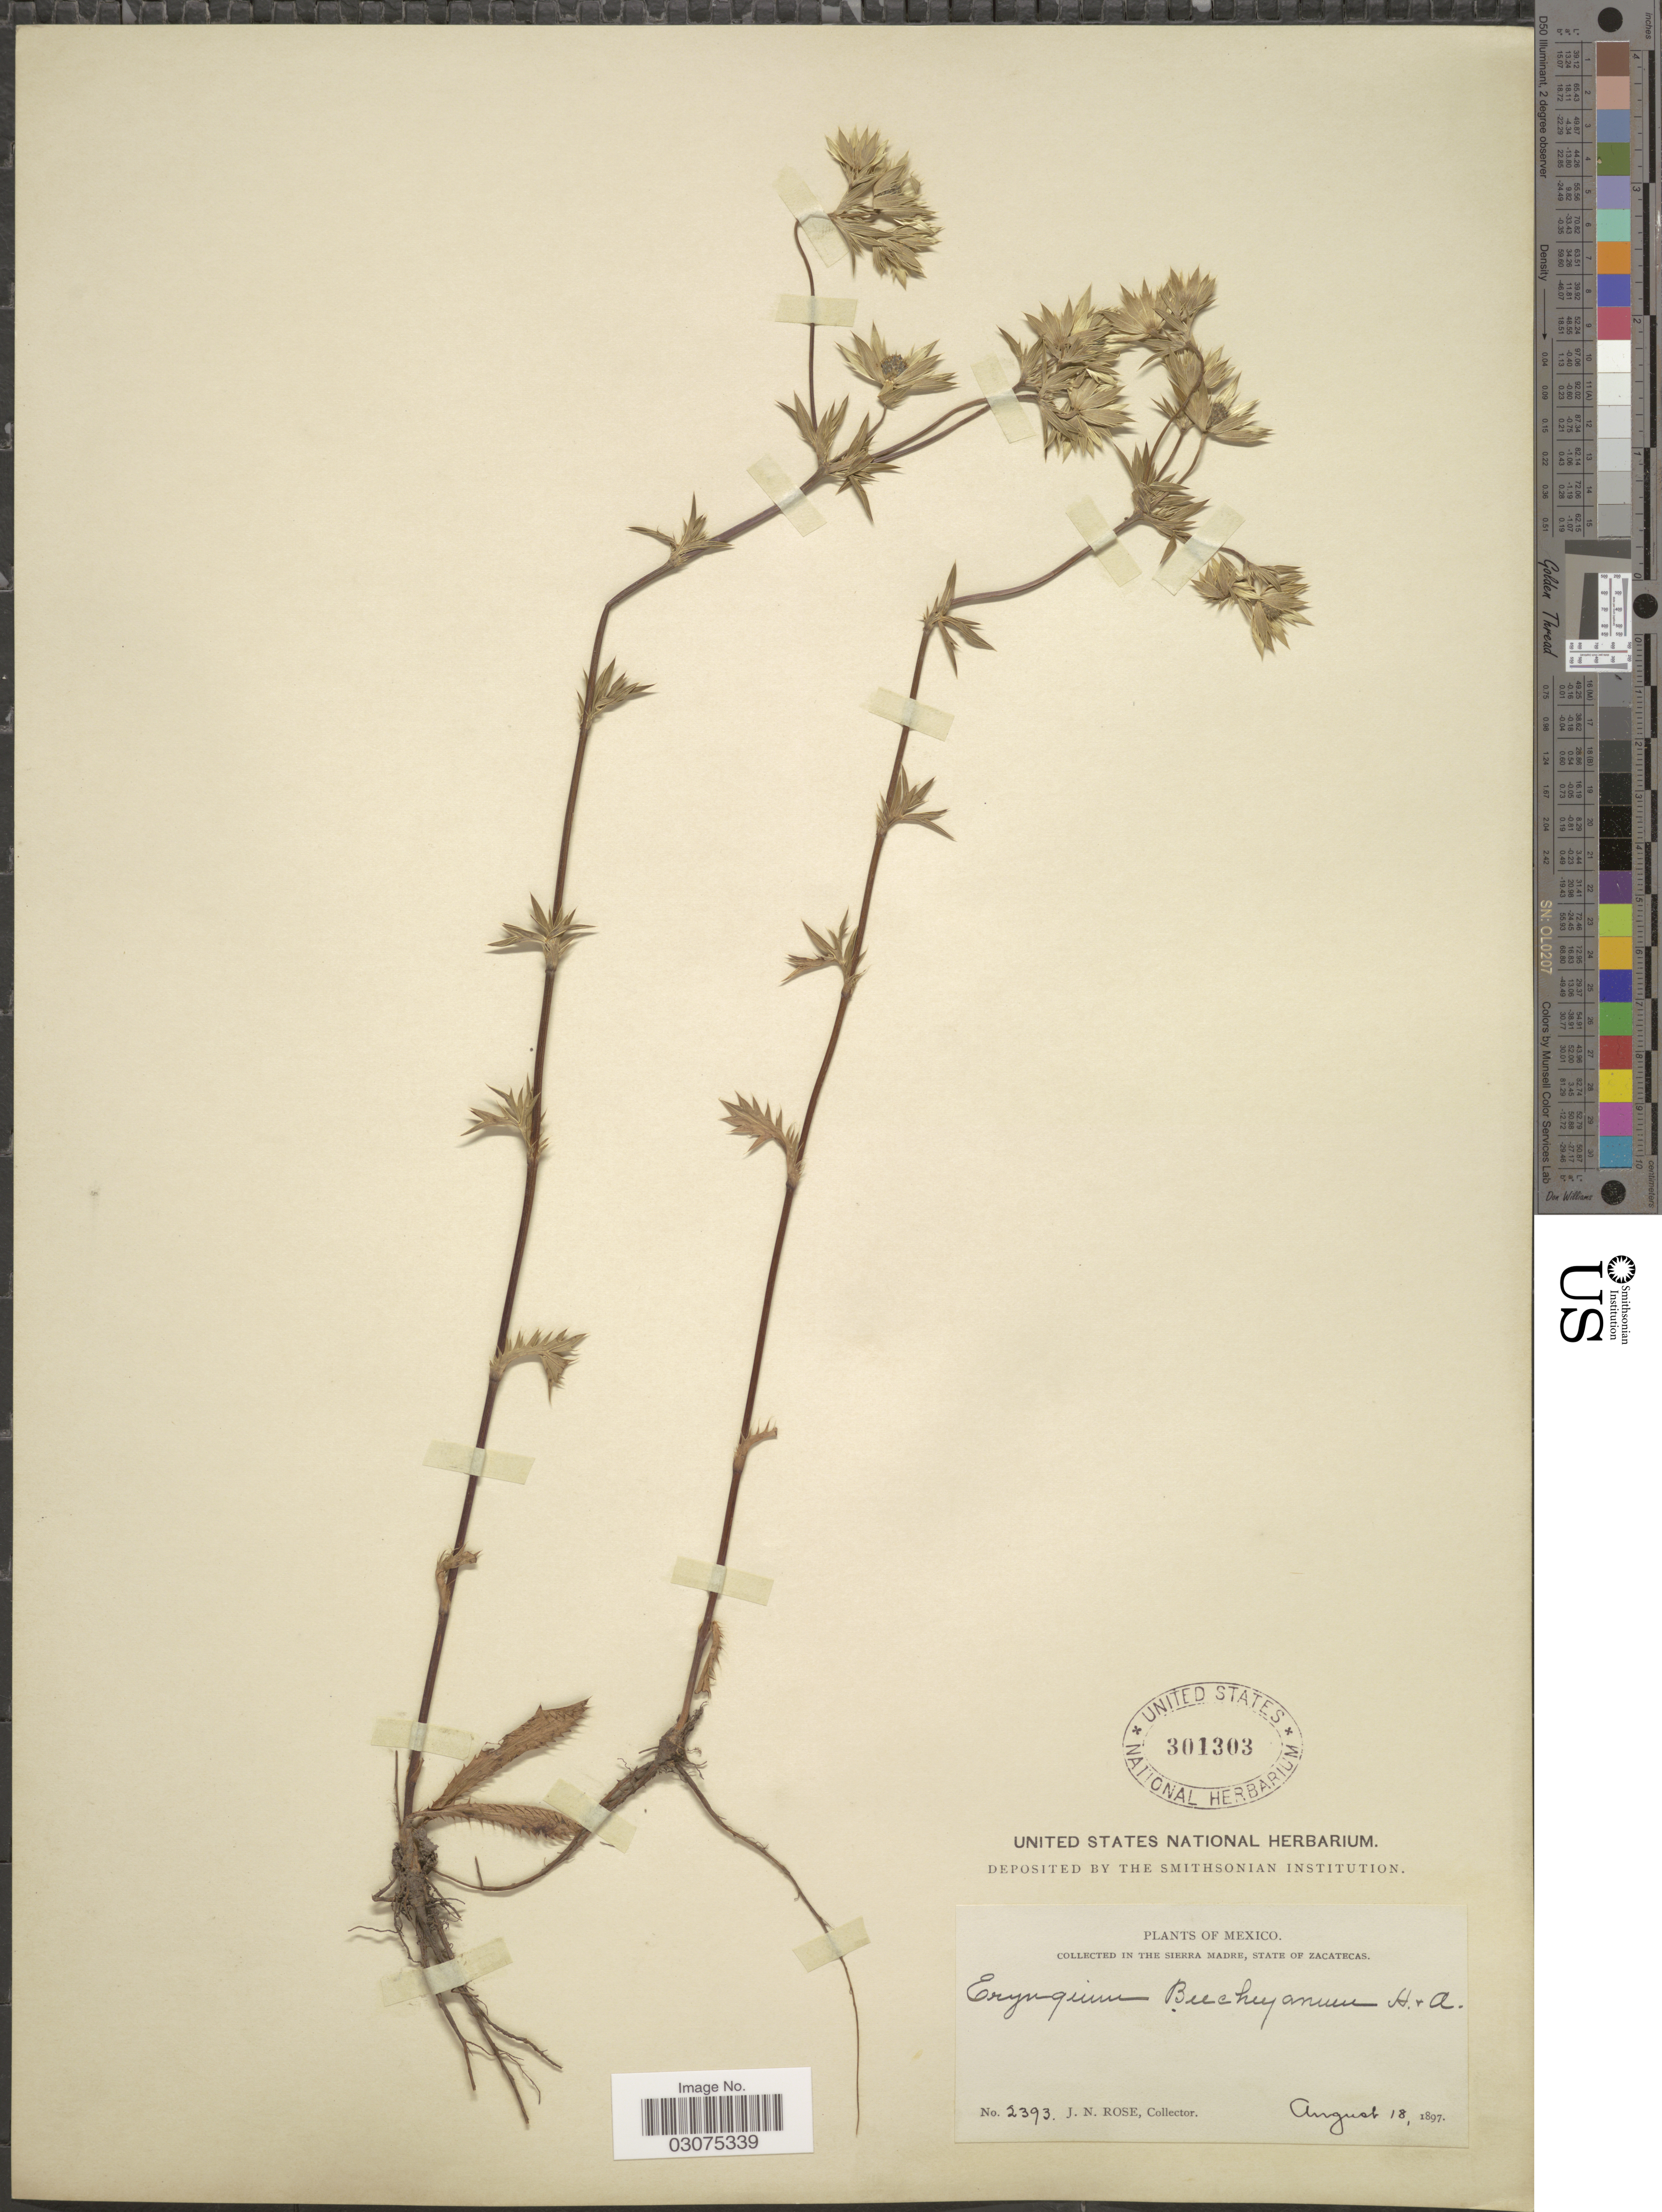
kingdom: Plantae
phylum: Tracheophyta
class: Magnoliopsida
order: Apiales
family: Apiaceae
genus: Eryngium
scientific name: Eryngium beecheyanum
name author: Hook. f. & Arn.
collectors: J. N. Rose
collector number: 2393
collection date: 1897-08-18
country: Mexico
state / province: Zacatecas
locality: In the Sierra Madre.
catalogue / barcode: US 301303